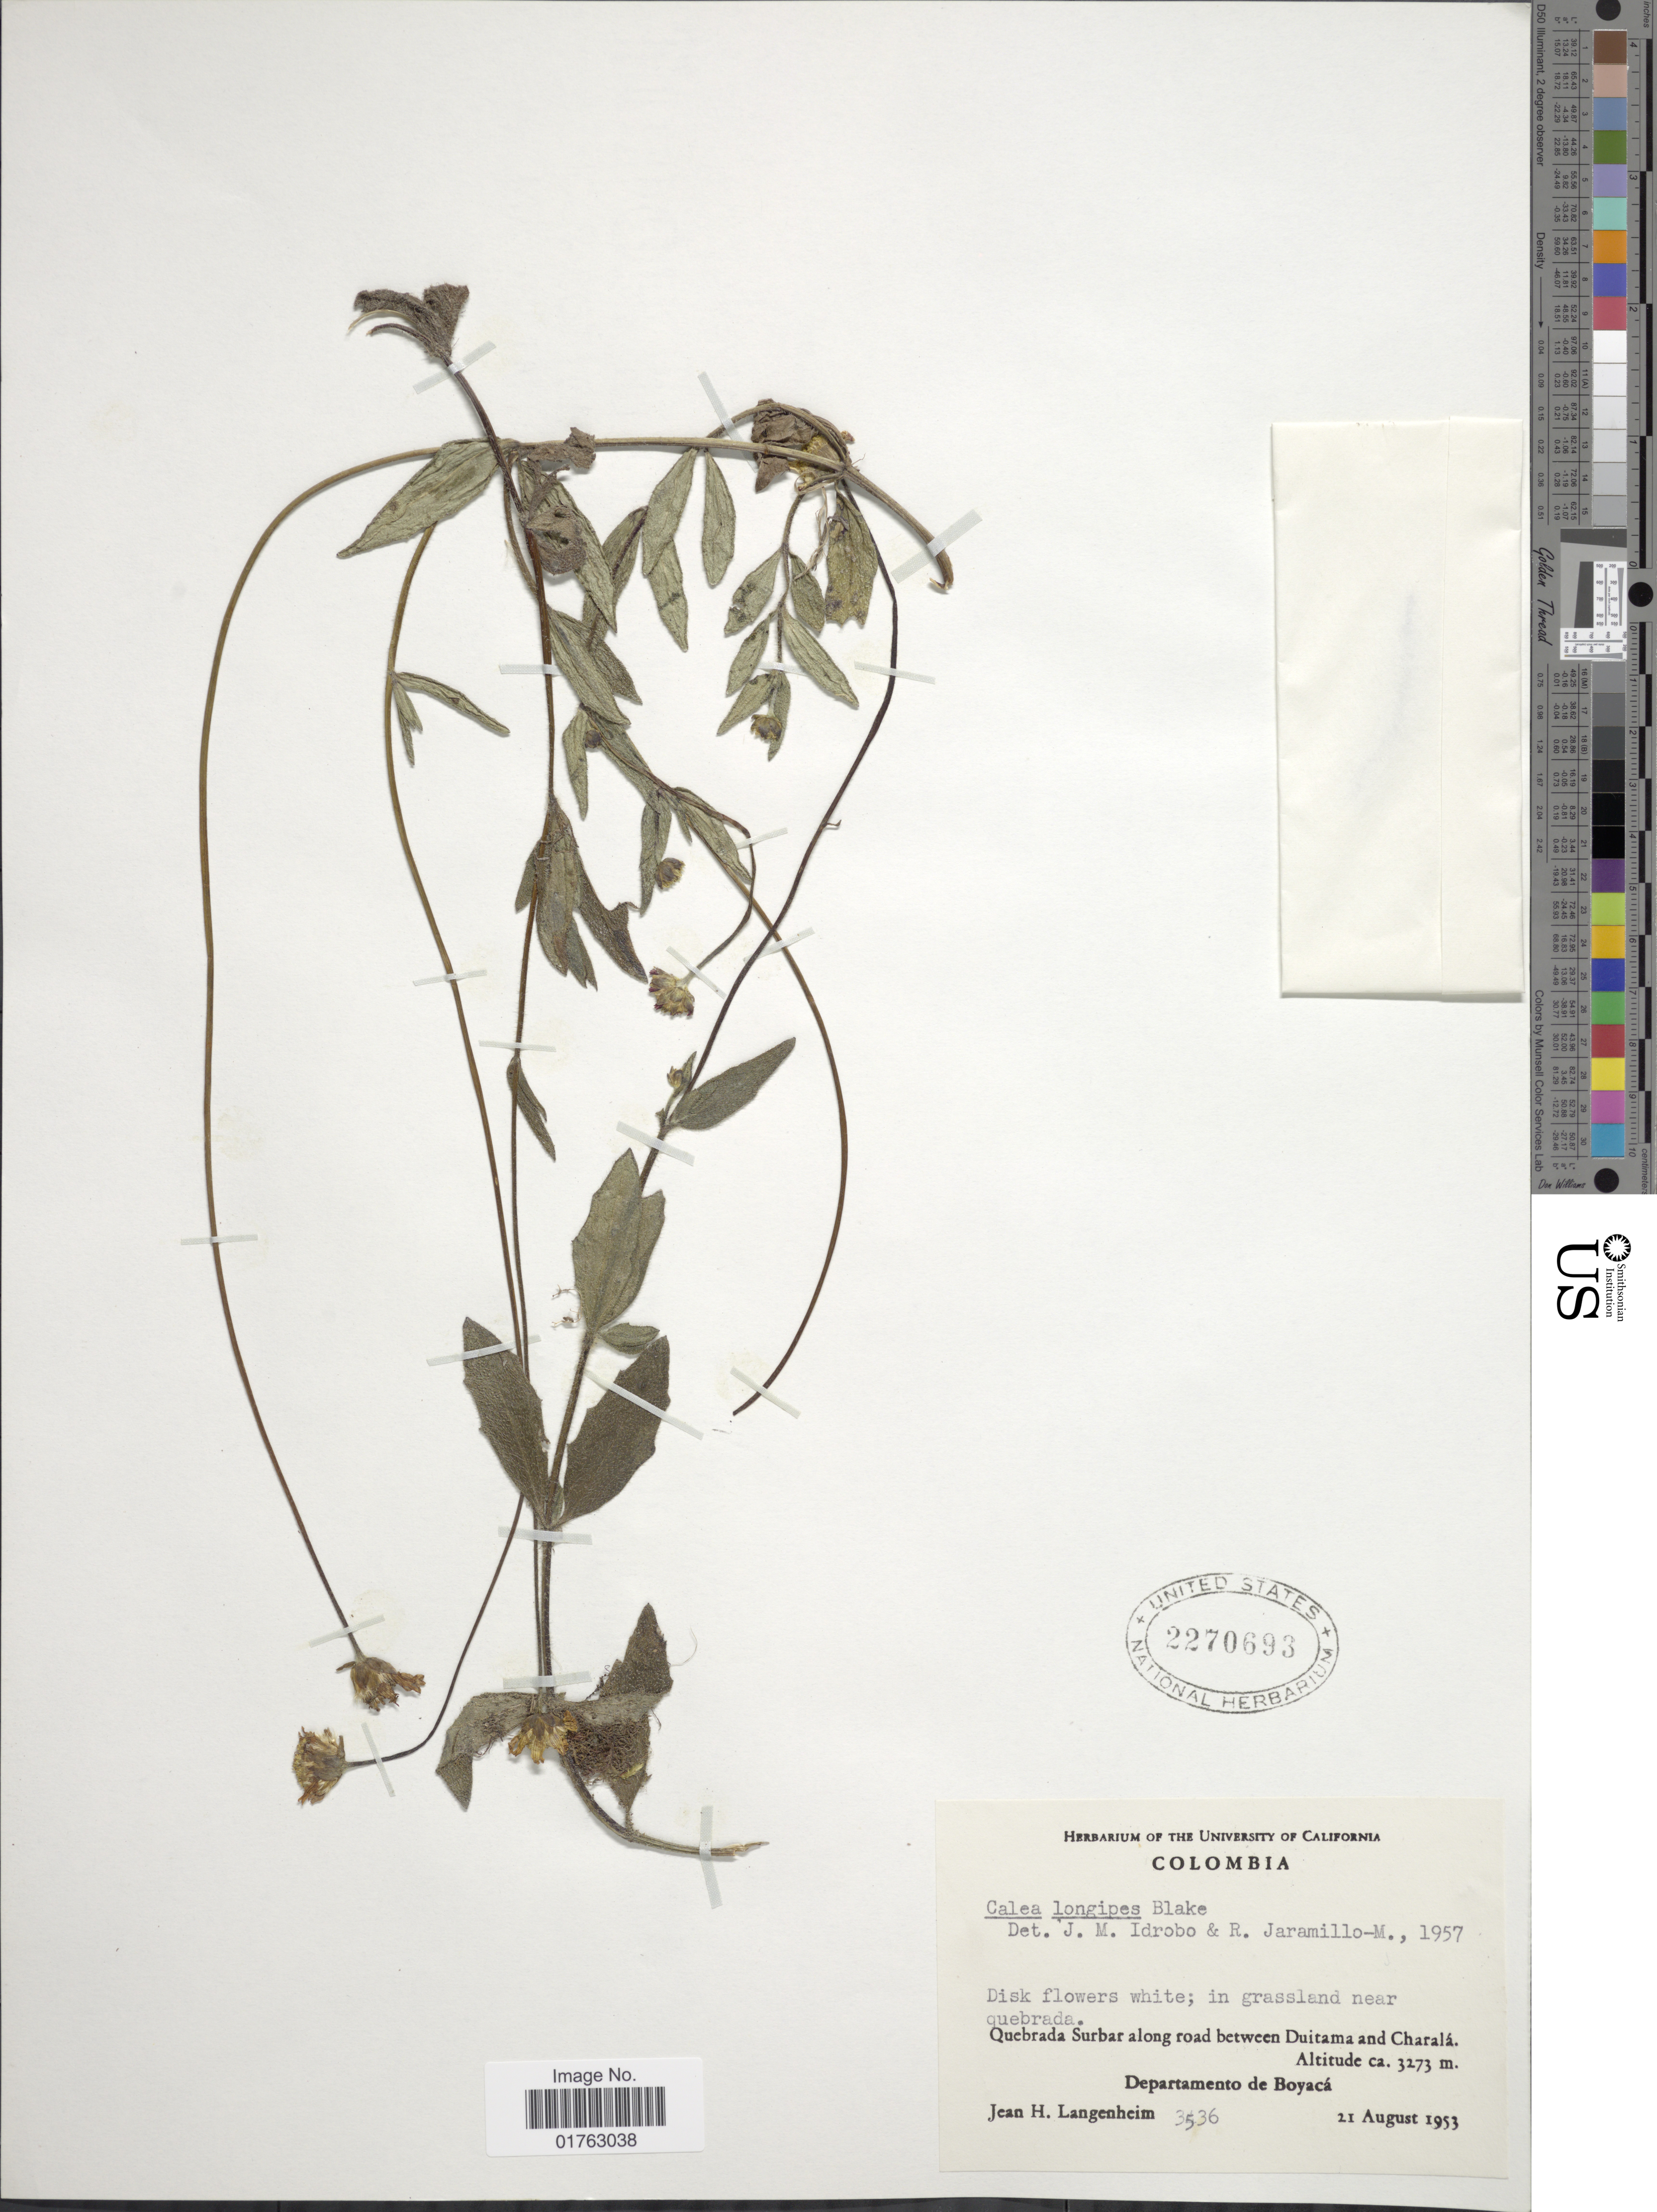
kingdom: Plantae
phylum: Tracheophyta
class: Magnoliopsida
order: Asterales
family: Asteraceae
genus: Sabazia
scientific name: Sabazia trianae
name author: (Hieron.) Longpre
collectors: J. H. Langenheim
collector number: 3536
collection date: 1953-08-21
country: Colombia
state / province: Boyacá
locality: Quebrada Surbar along road between Duitama and Charalá, Departamento de Boyaca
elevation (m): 3273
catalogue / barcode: US 2270693